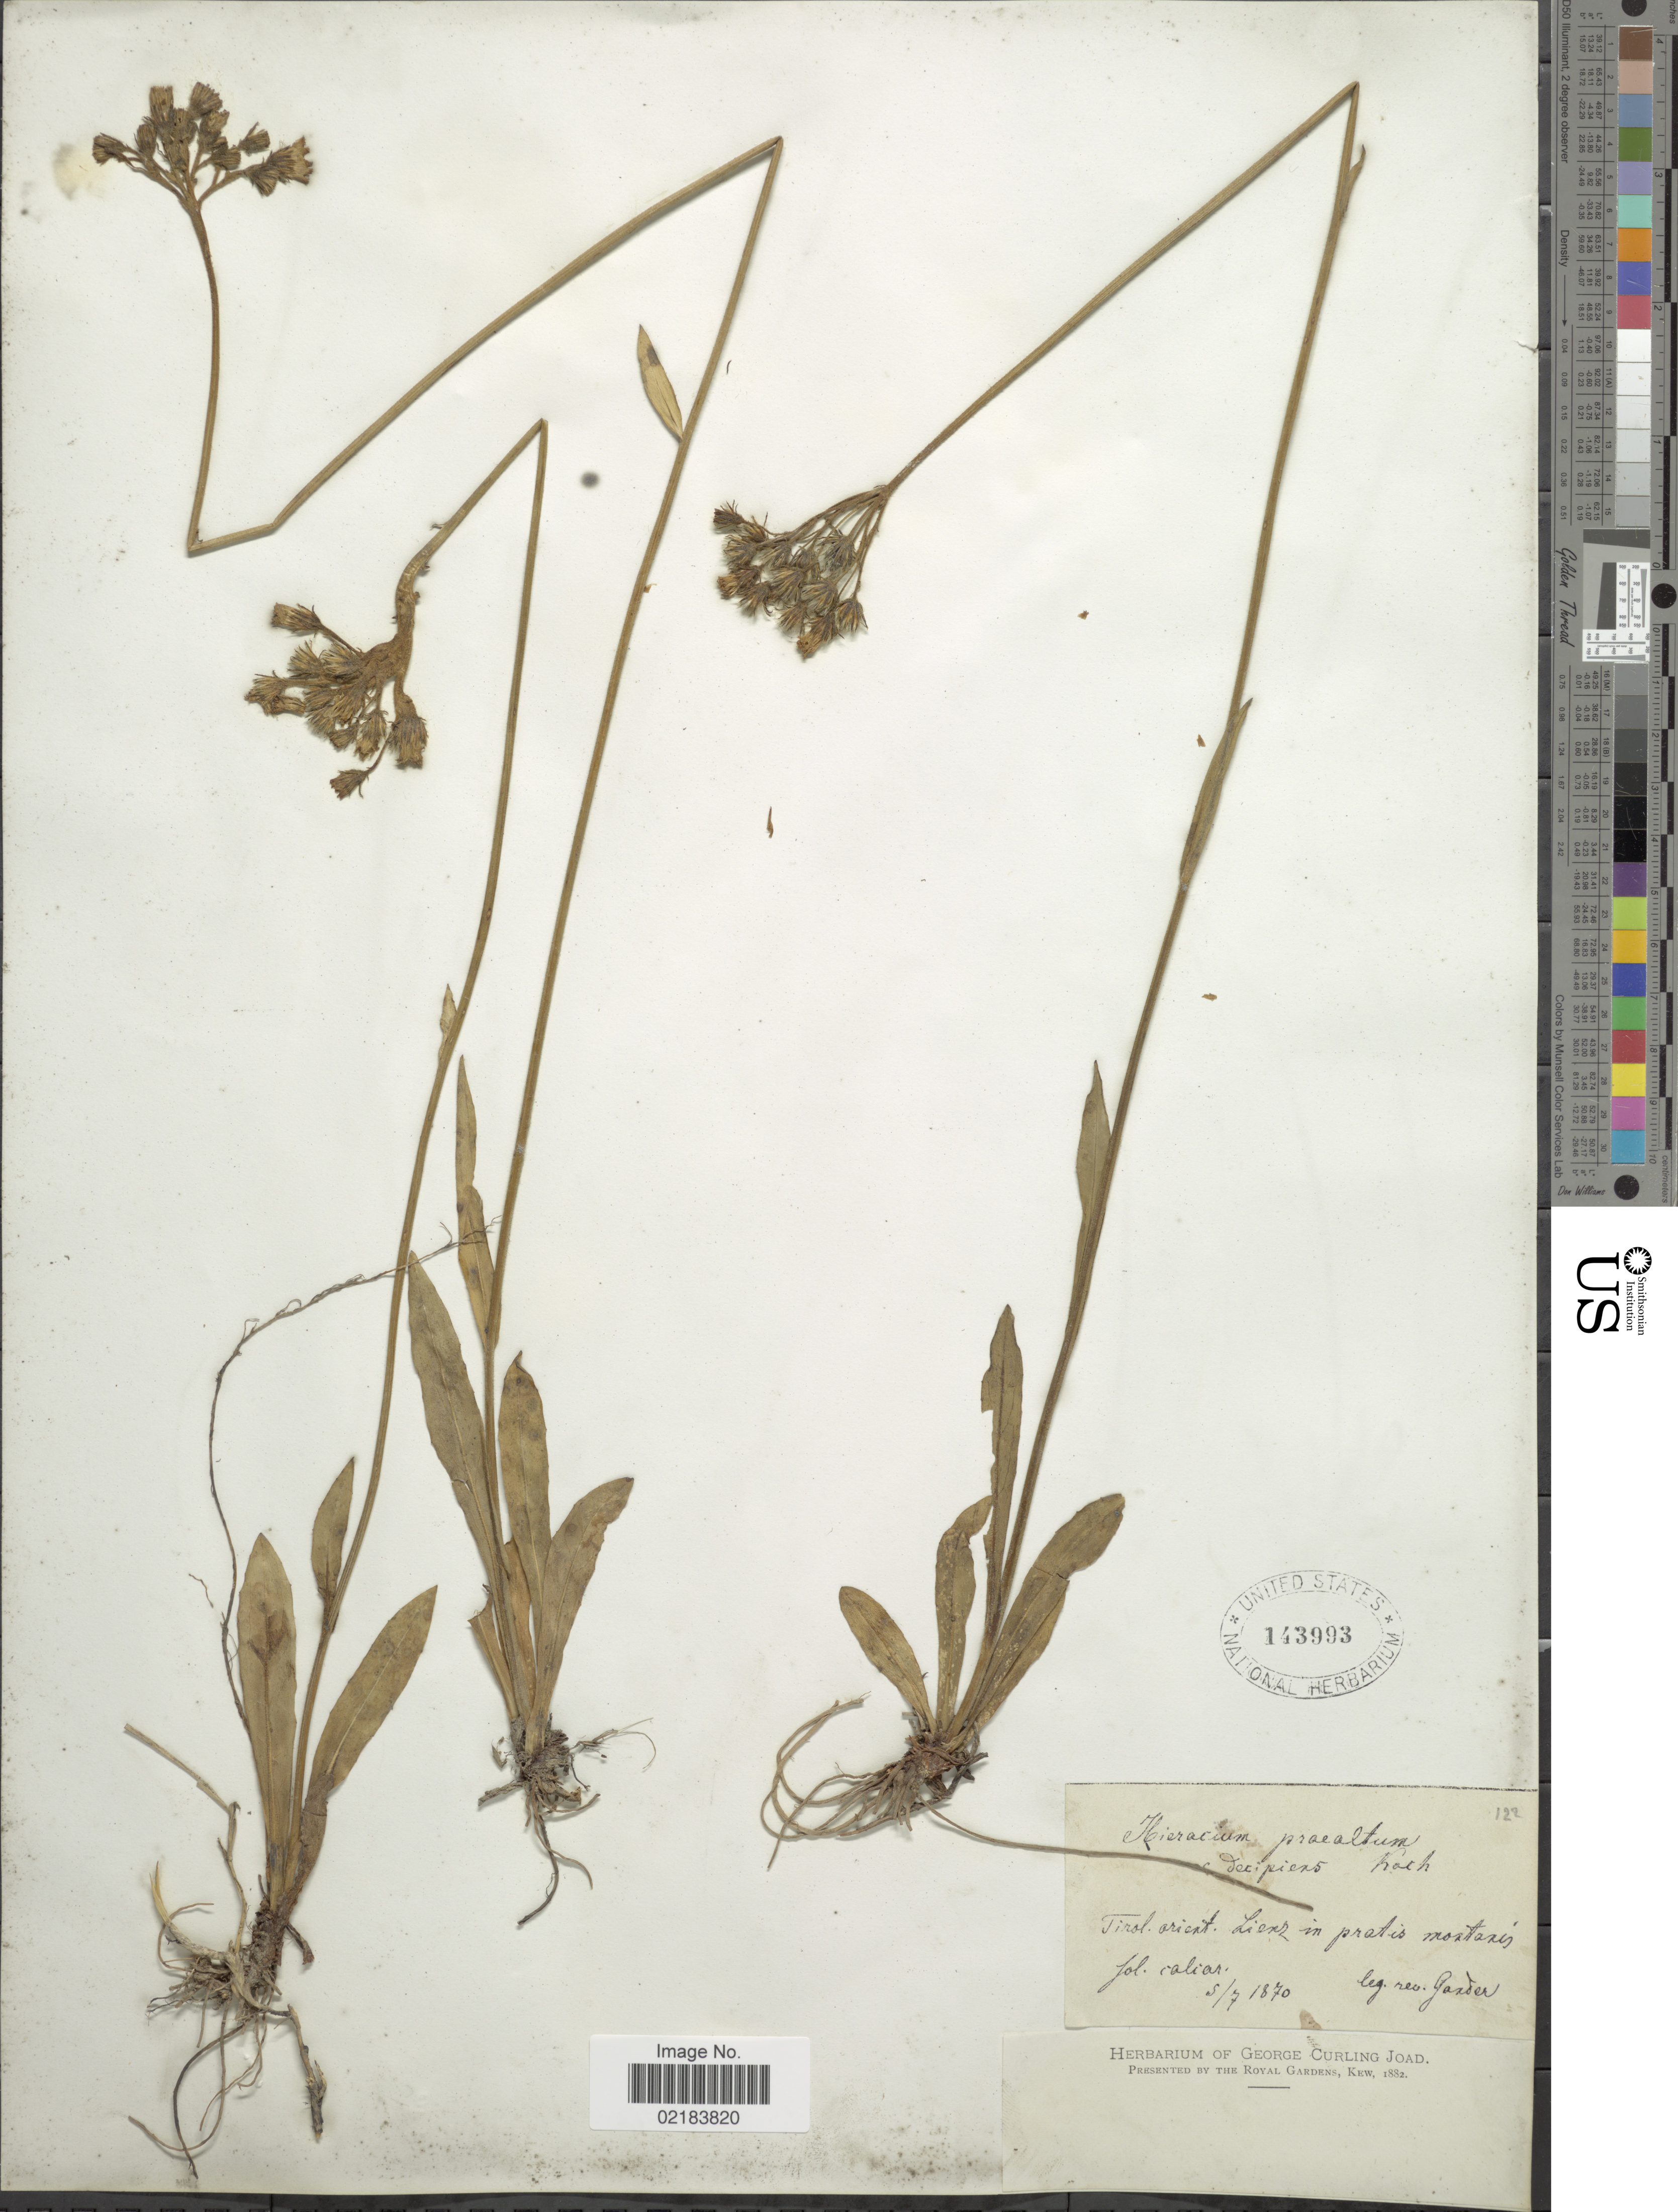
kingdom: Plantae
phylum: Tracheophyta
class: Magnoliopsida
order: Asterales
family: Asteraceae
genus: Pilosella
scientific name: Pilosella piloselloides subsp. praealta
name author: (Gochnat) S. Bräut. & Greuter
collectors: Gander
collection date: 1870-07-05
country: Austria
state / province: Tirol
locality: Tirol. orient. Lienz in pratis montanés fol. caliar. [interpreted]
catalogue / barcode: US 143993